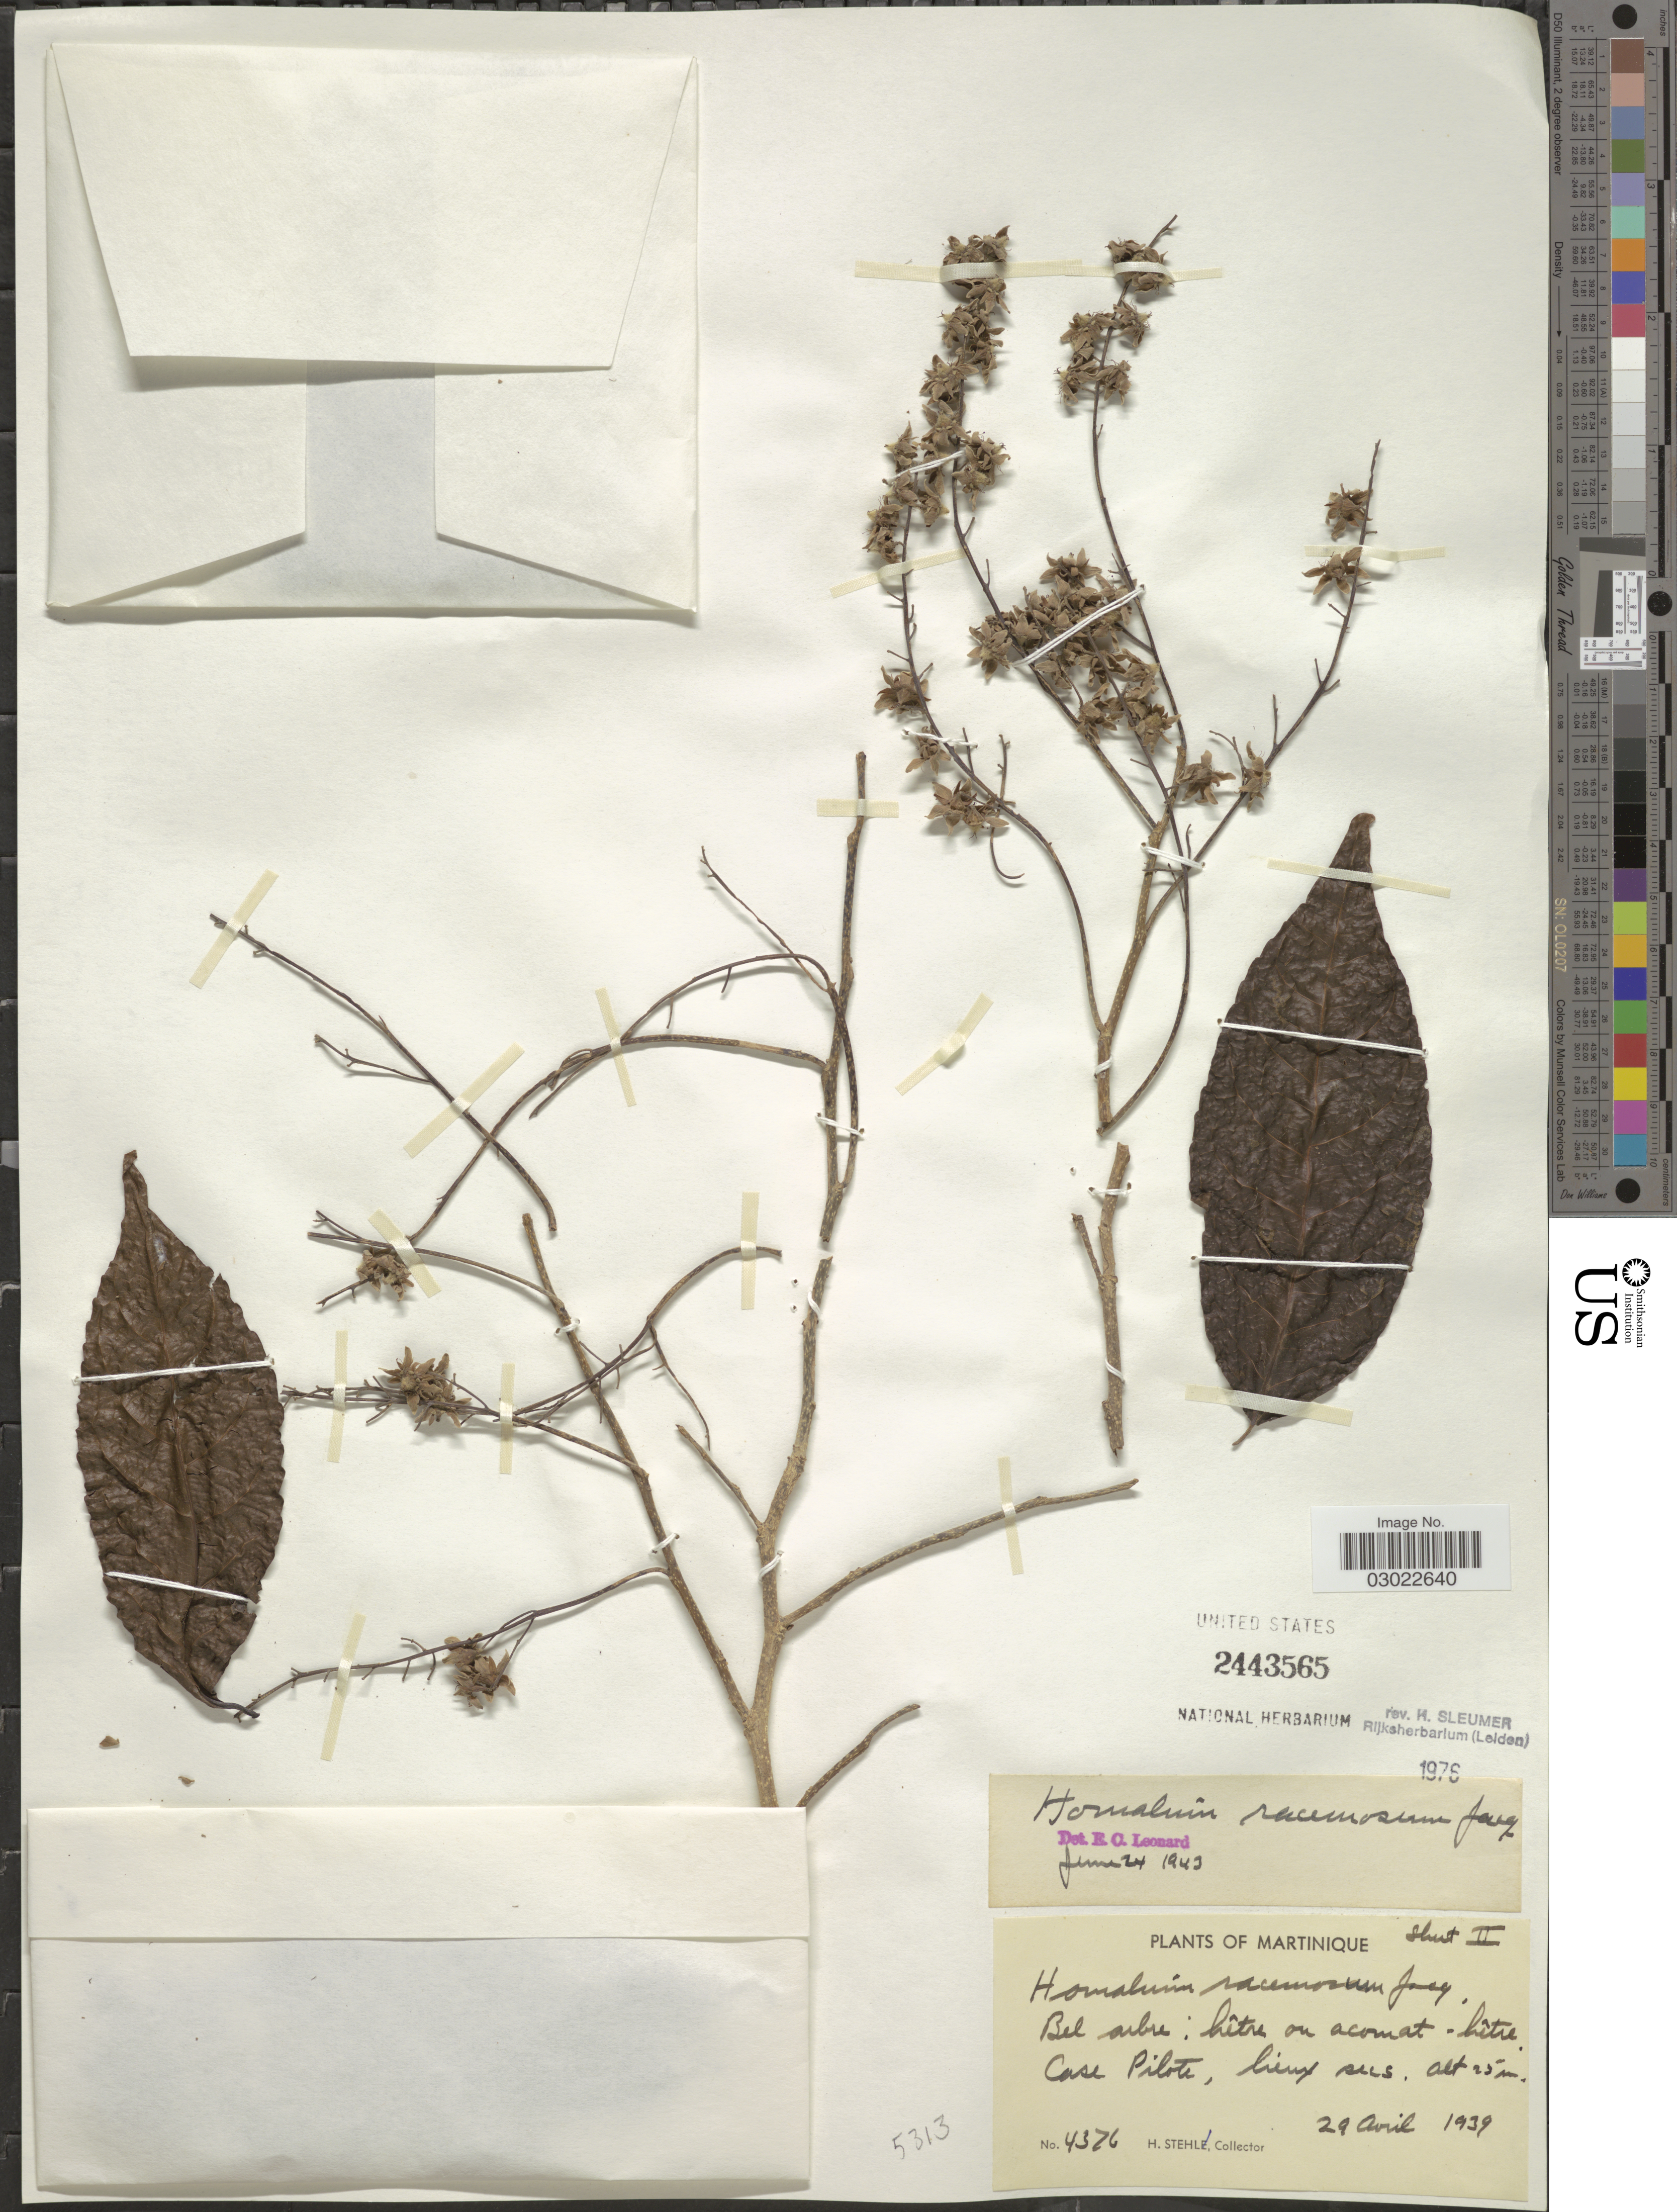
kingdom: Plantae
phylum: Tracheophyta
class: Magnoliopsida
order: Malpighiales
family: Salicaceae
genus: Homalium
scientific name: Homalium racemosum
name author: Jacq.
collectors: H. Stehlé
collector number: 4376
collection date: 1939-04-29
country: Martinique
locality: Bel arbre: hêtre on acomat-hêtre Case Pilote, lieux secs.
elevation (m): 25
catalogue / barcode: US 2443565